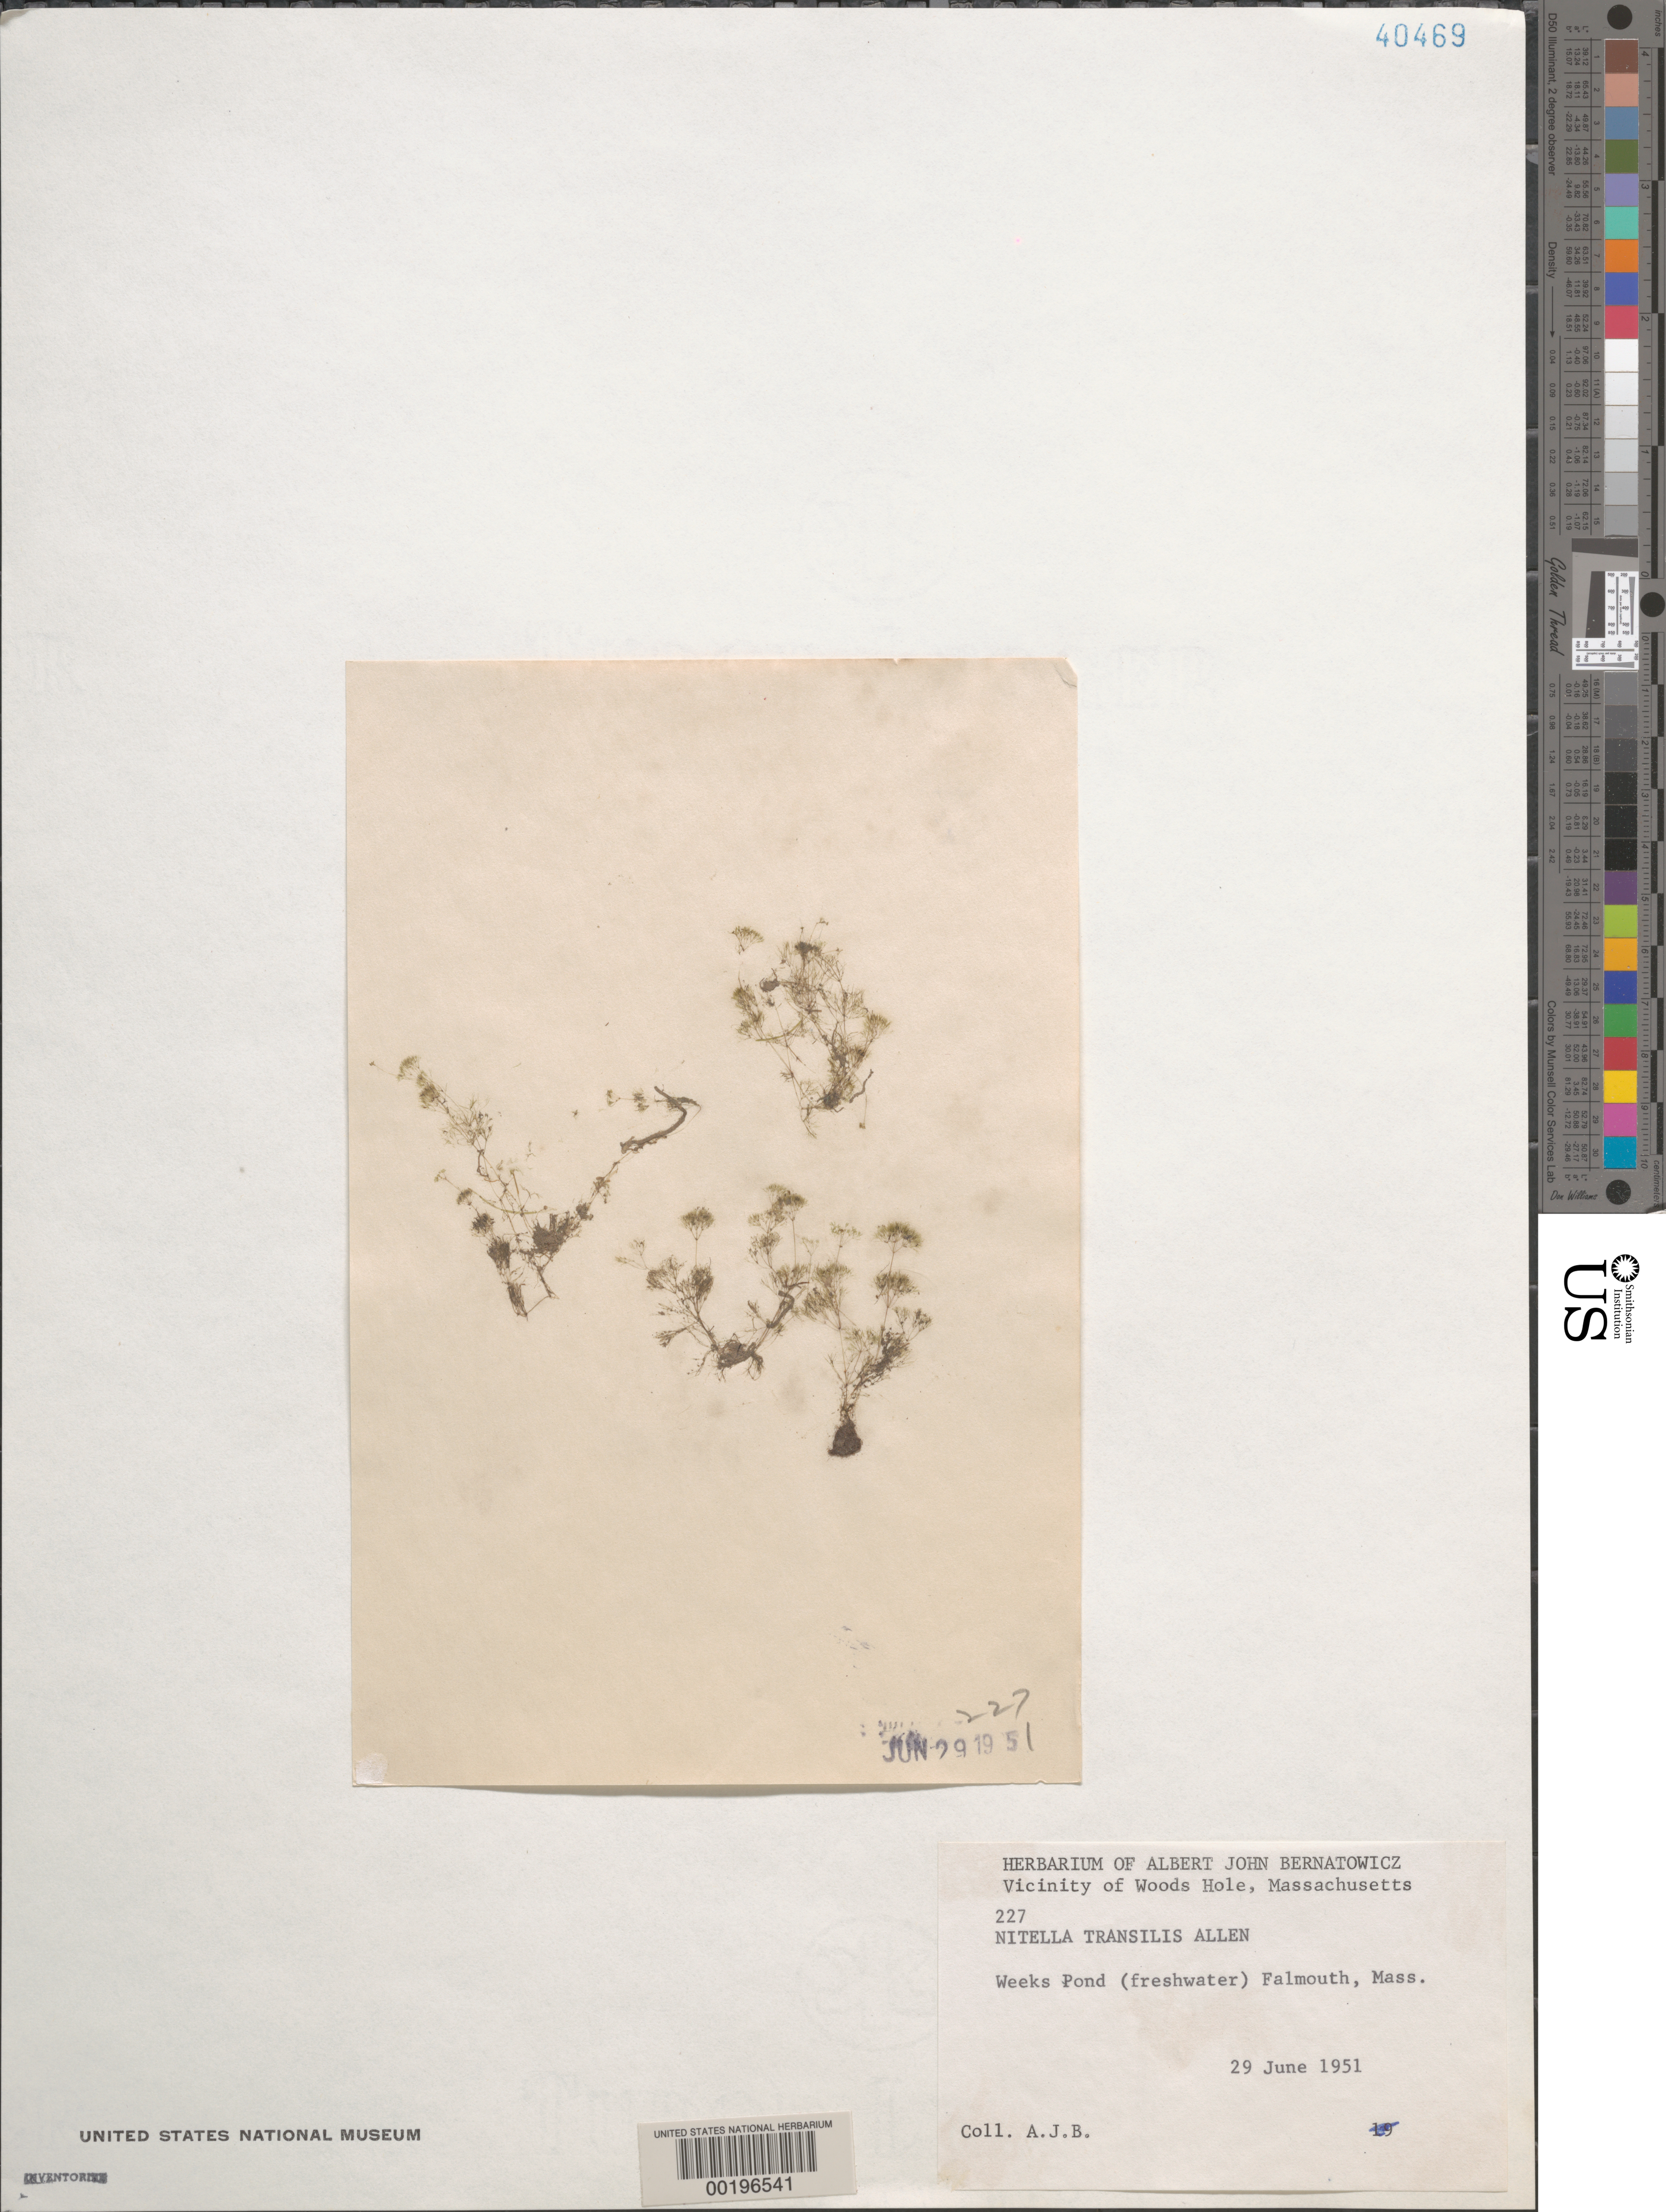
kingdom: Plantae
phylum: Charophyta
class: Charophyceae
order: Charales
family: Characeae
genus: Nitella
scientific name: Nitella transilis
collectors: A. Bernatowicz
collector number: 227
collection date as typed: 29 Jun 1951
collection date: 1951-06-29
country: United States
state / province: Massachusetts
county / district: Barnstable County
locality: Falmouth, Weeks Pond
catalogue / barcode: US 40469